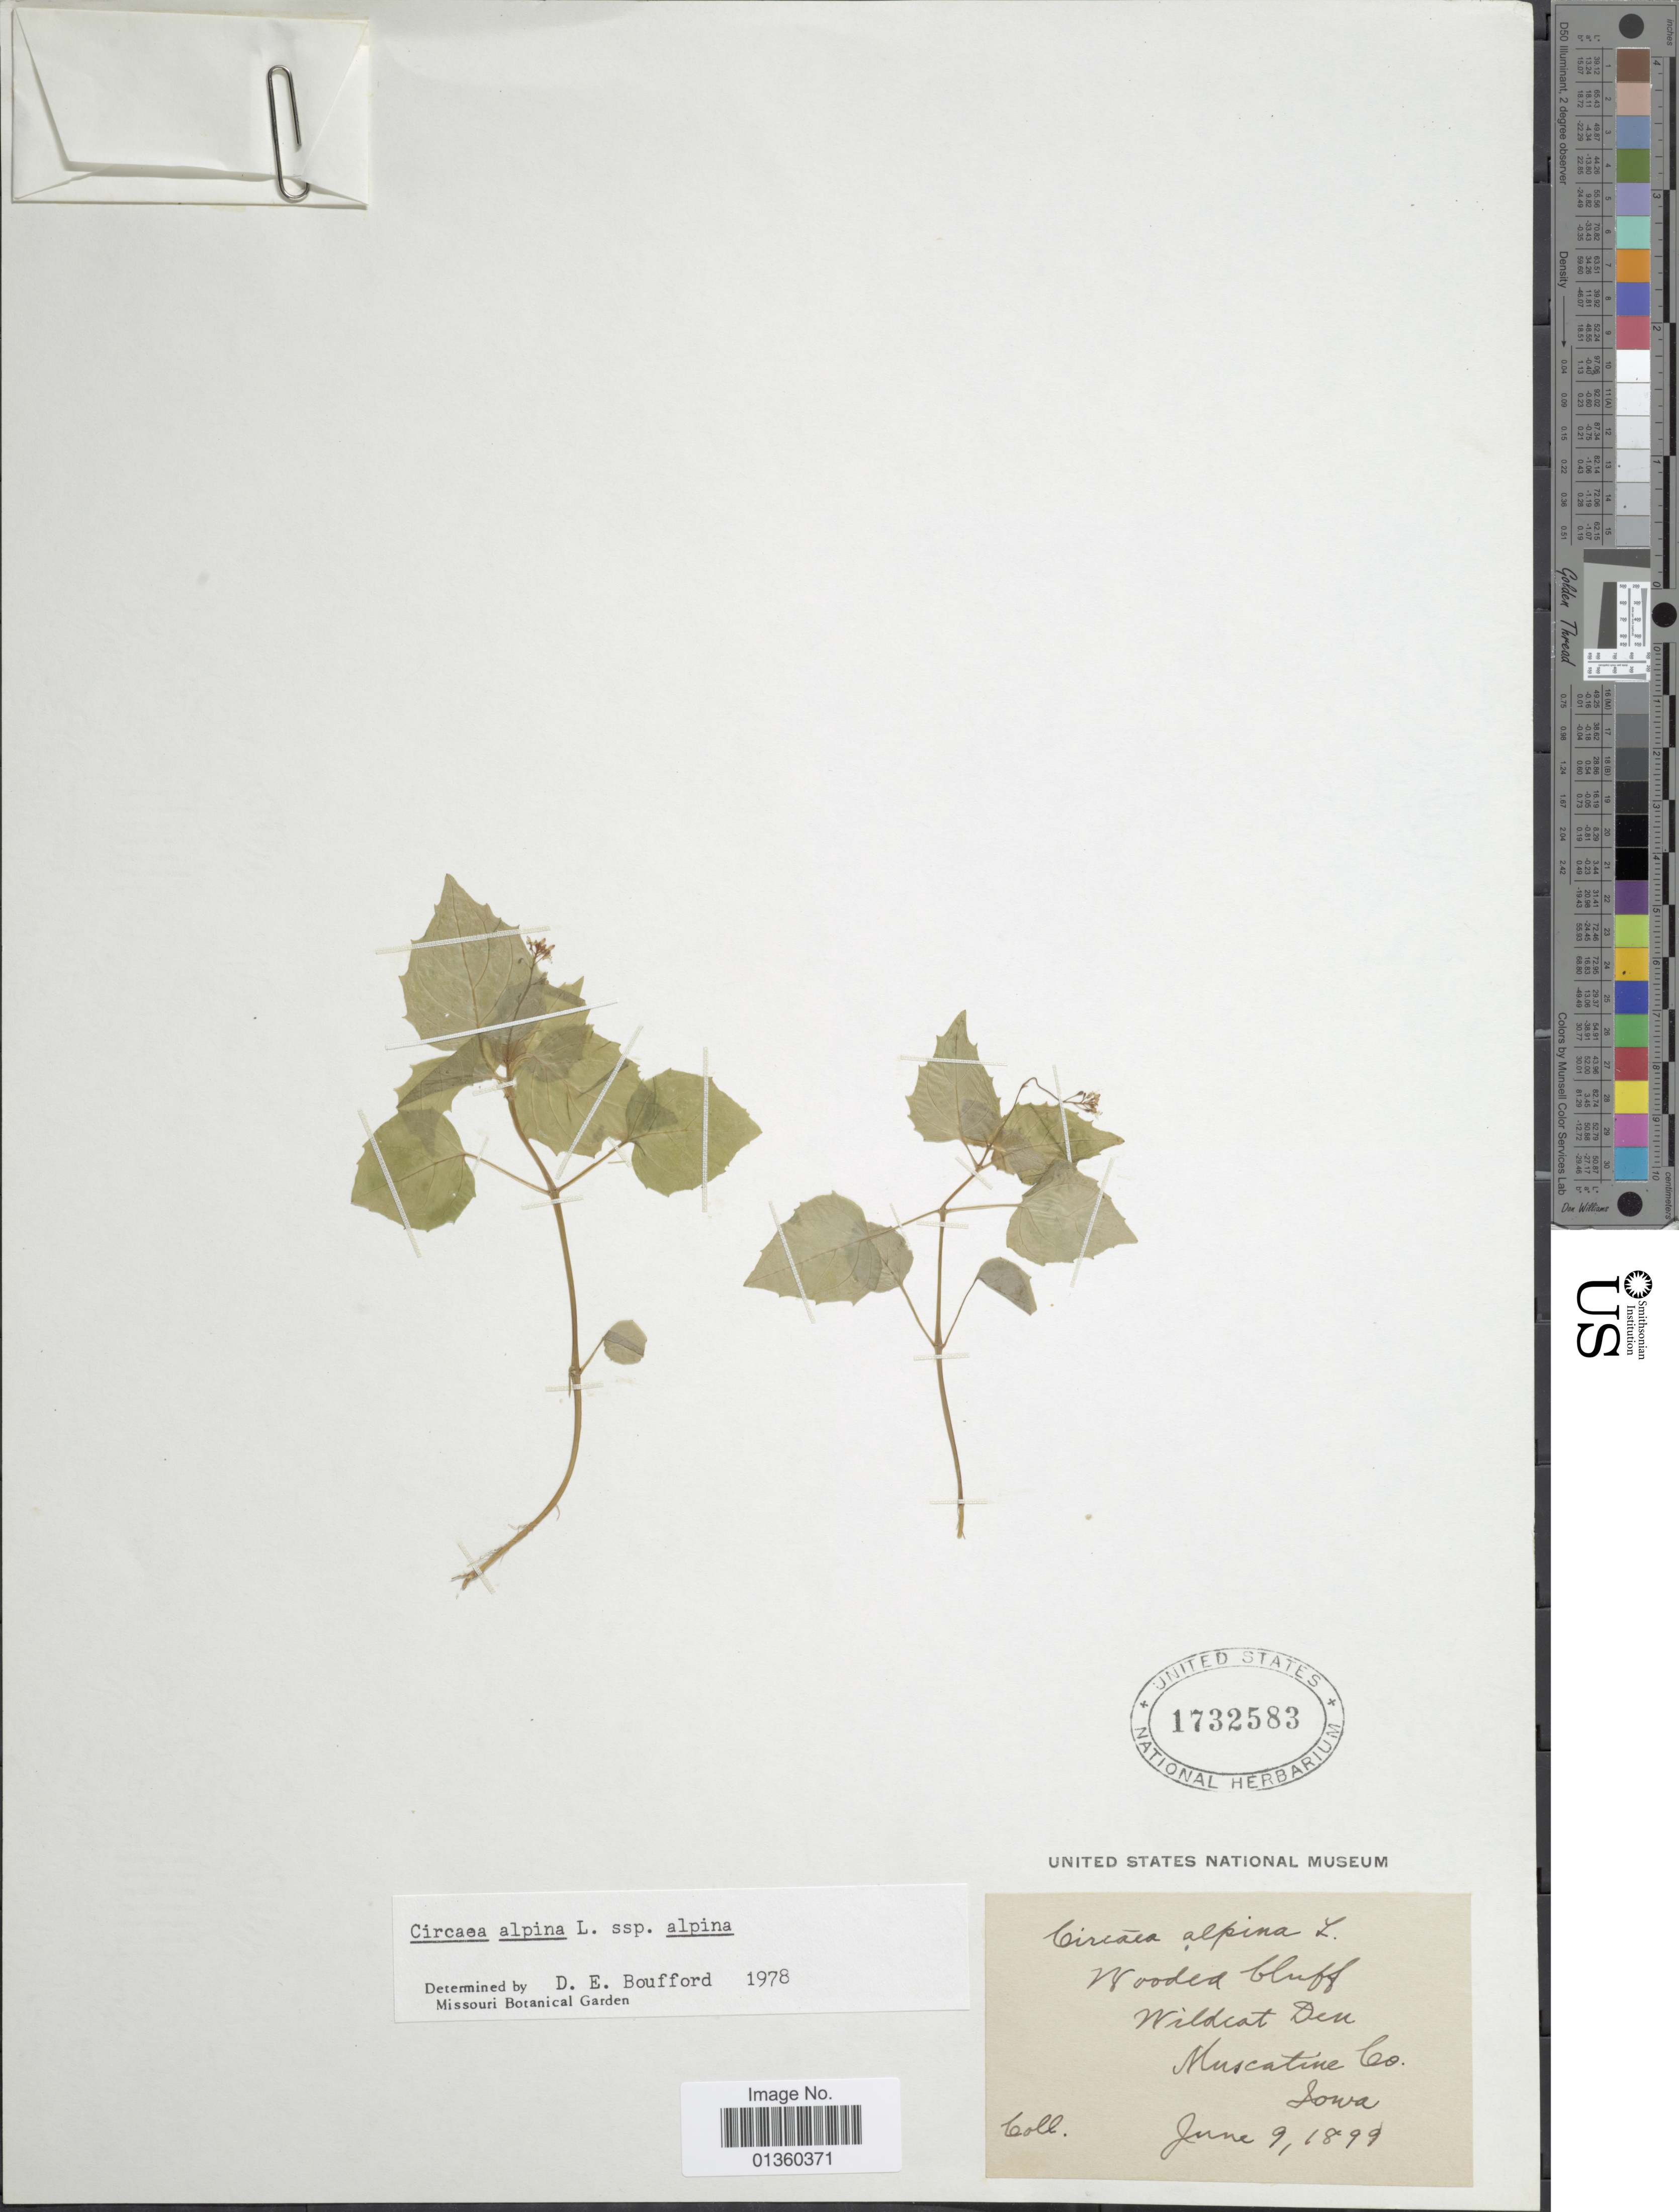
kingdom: Plantae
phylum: Tracheophyta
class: Magnoliopsida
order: Myrtales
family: Onagraceae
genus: Circaea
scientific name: Circaea alpina subsp. alpina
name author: L.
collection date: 1899-06-09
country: United States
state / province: Iowa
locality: Wildcat Den, Muscatine Co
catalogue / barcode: US 1732583